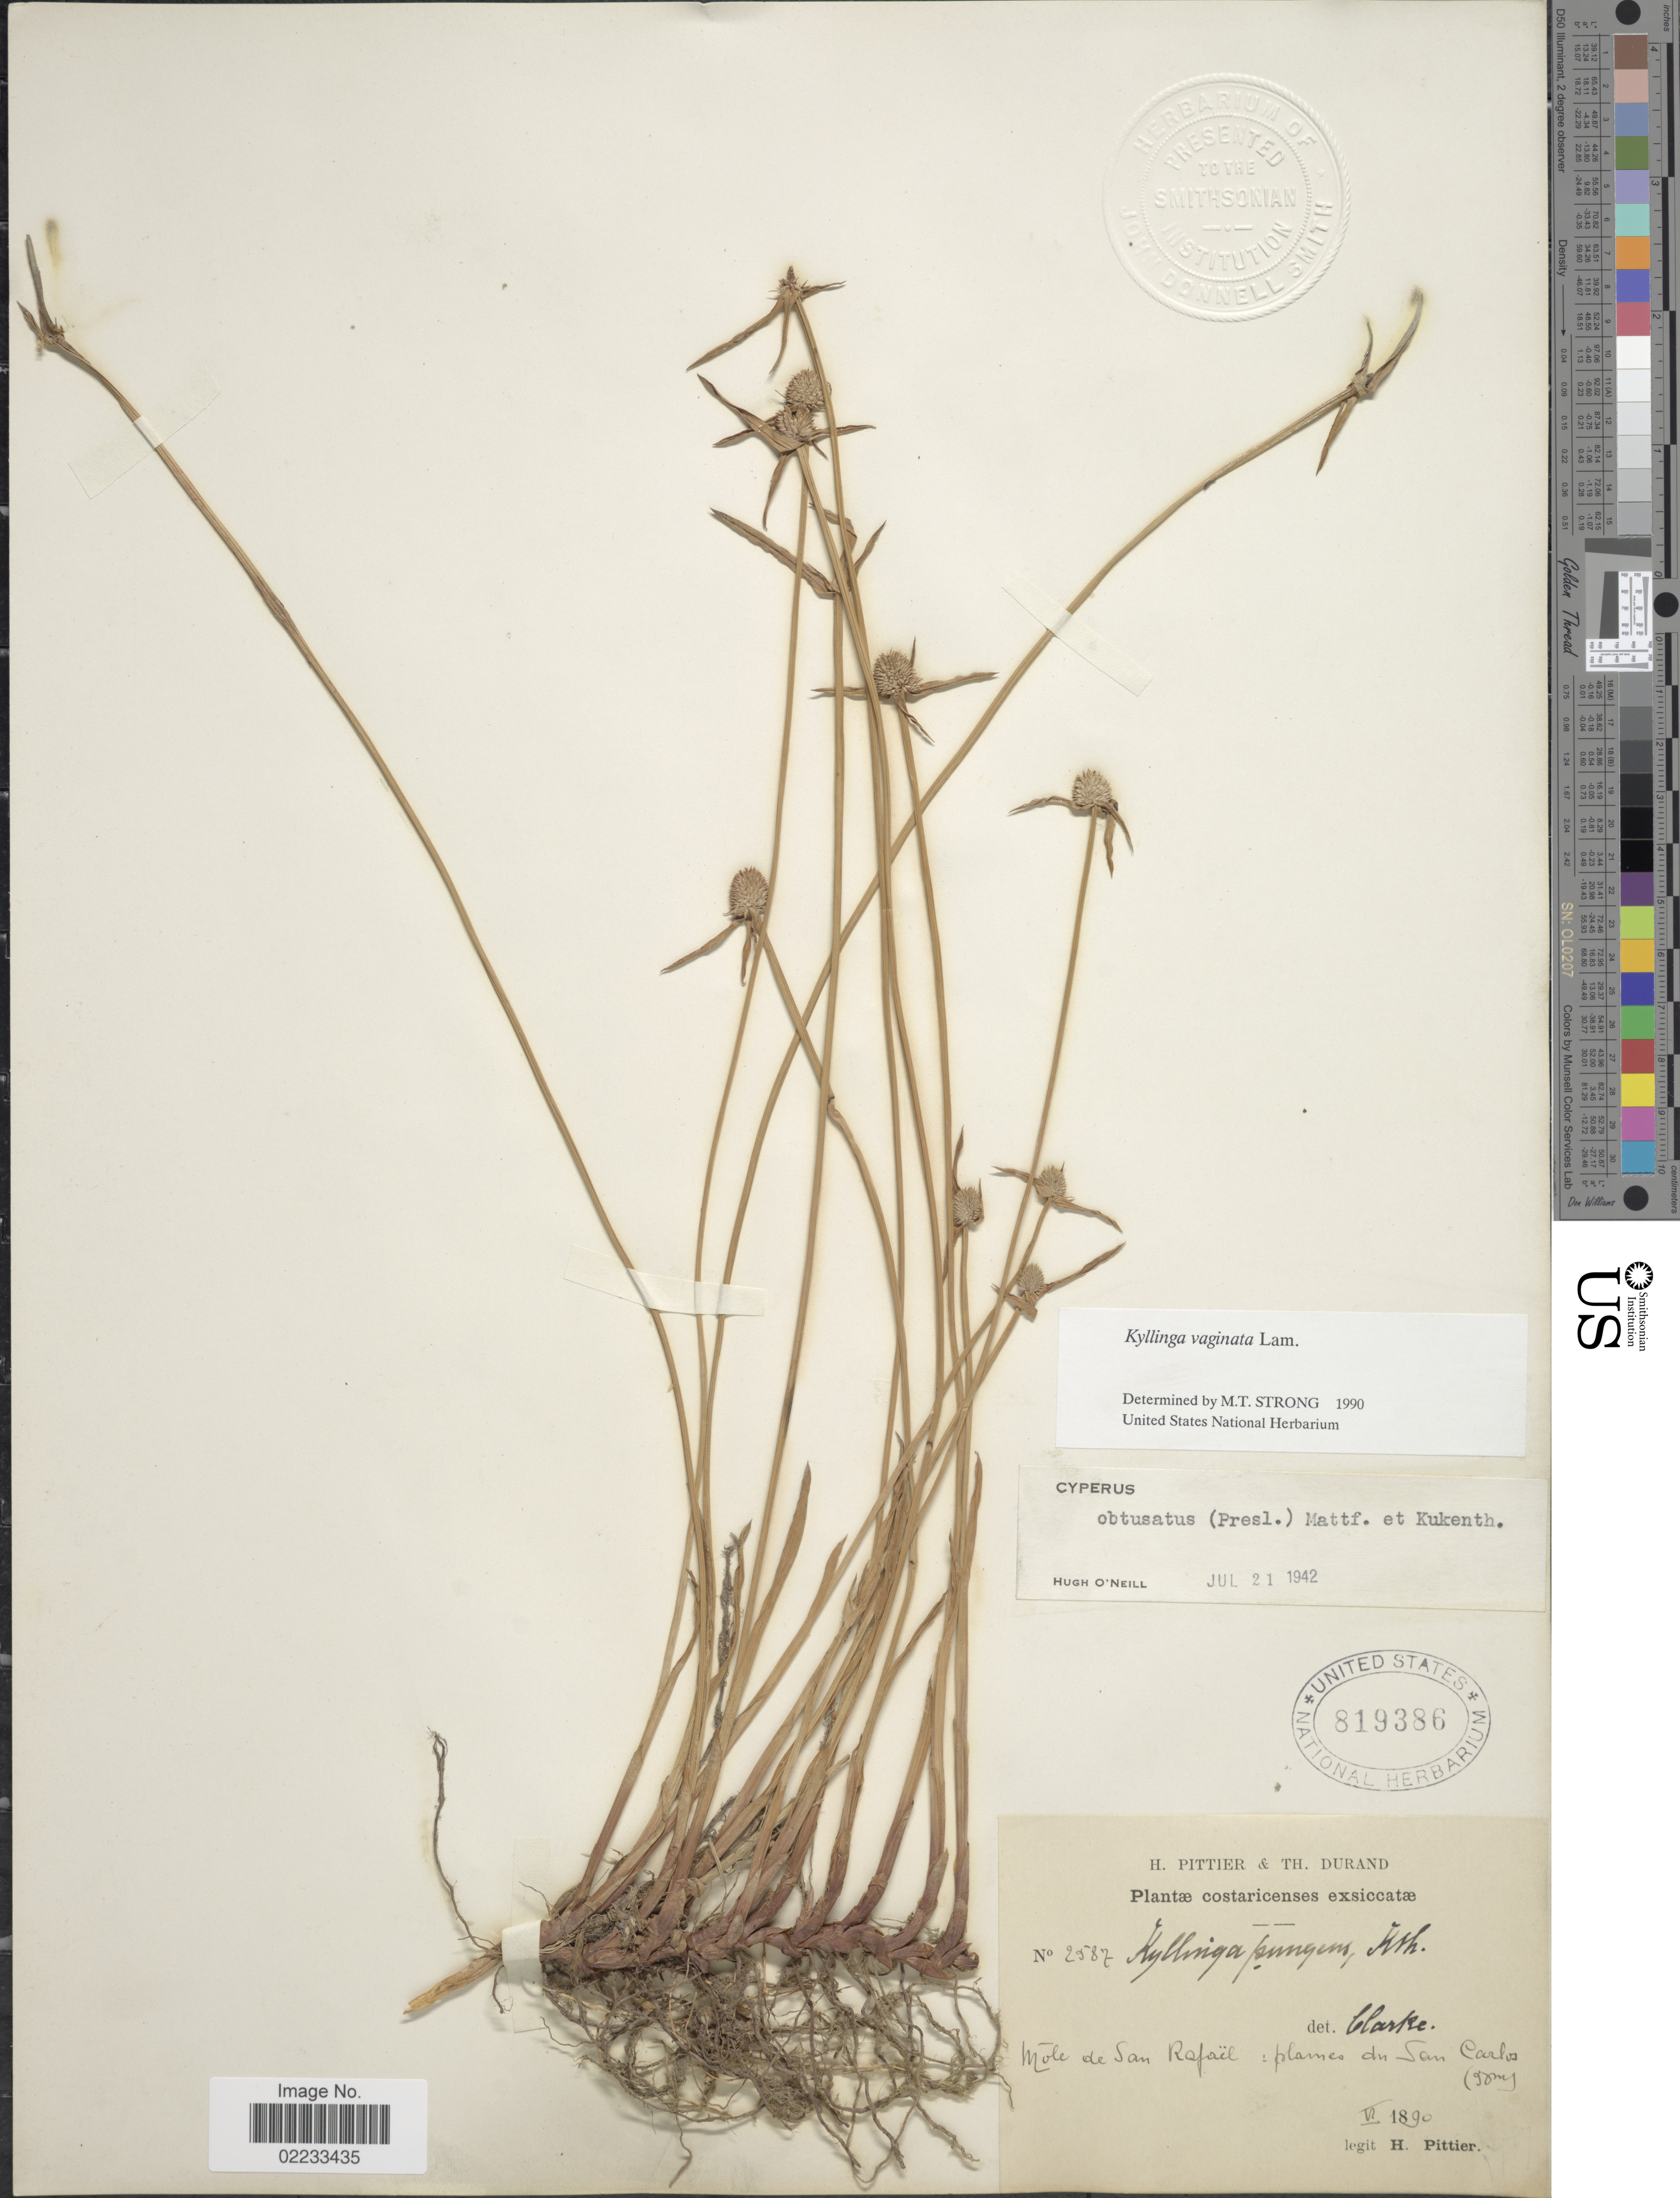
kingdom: Plantae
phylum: Tracheophyta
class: Liliopsida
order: Poales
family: Cyperaceae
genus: Cyperus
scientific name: Cyperus obtusatus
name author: (J. Presl & C. Presl) Mattf. & Kük.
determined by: Strong, M. T., (US), Smithsonian Institution - National Museum of Natural History (UNITED STATES)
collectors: H. F. Pittier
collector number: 2587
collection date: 1890-06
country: Costa Rica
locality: Mole de San Rafael: planes du San Carlos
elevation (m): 90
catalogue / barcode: US 819386